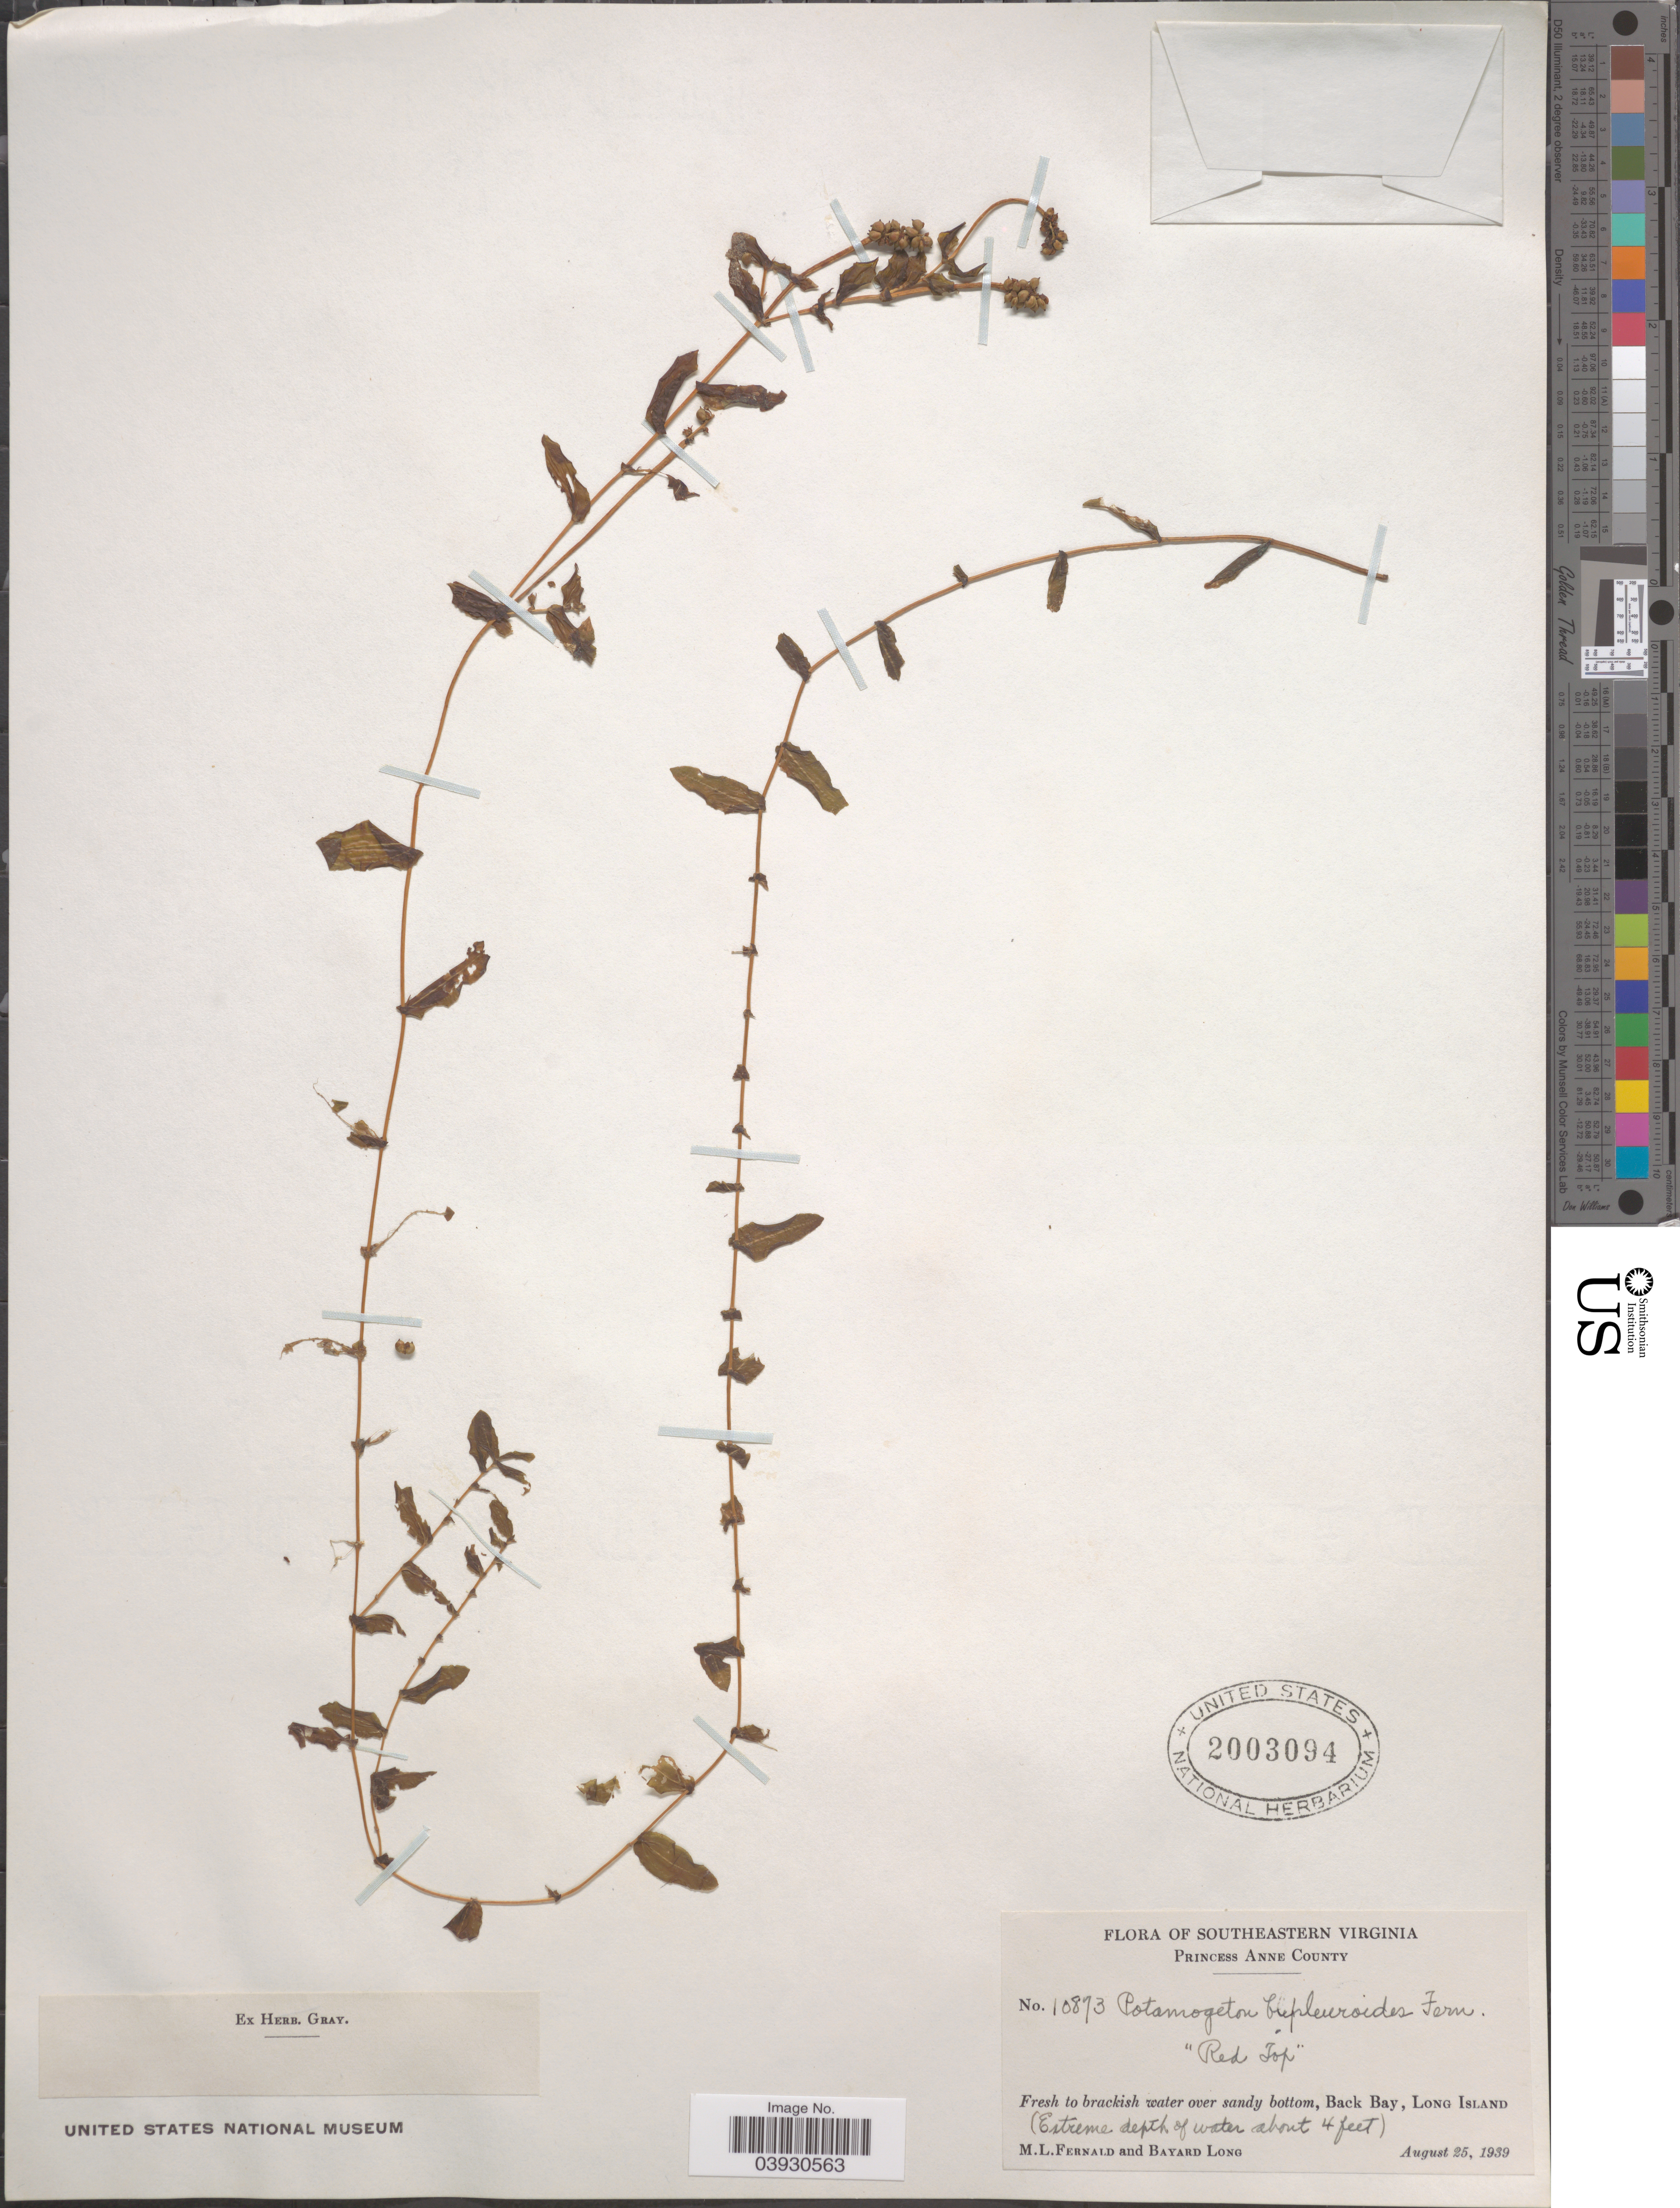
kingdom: Plantae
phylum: Tracheophyta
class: Liliopsida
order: Alismatales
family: Potamogetonaceae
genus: Potamogeton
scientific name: Potamogeton perfoliatus var. bupleuroides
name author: (Fernald) Farw.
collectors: M. L. Fernald & B. Long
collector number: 10873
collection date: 1939-08-25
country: United States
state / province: Virginia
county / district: City of Virginia Beach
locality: Southeastern Virginia. Princess Anne County. Fresh to brackish water over sandy bottom, Back Bay, Long Island.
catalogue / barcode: US 2003094